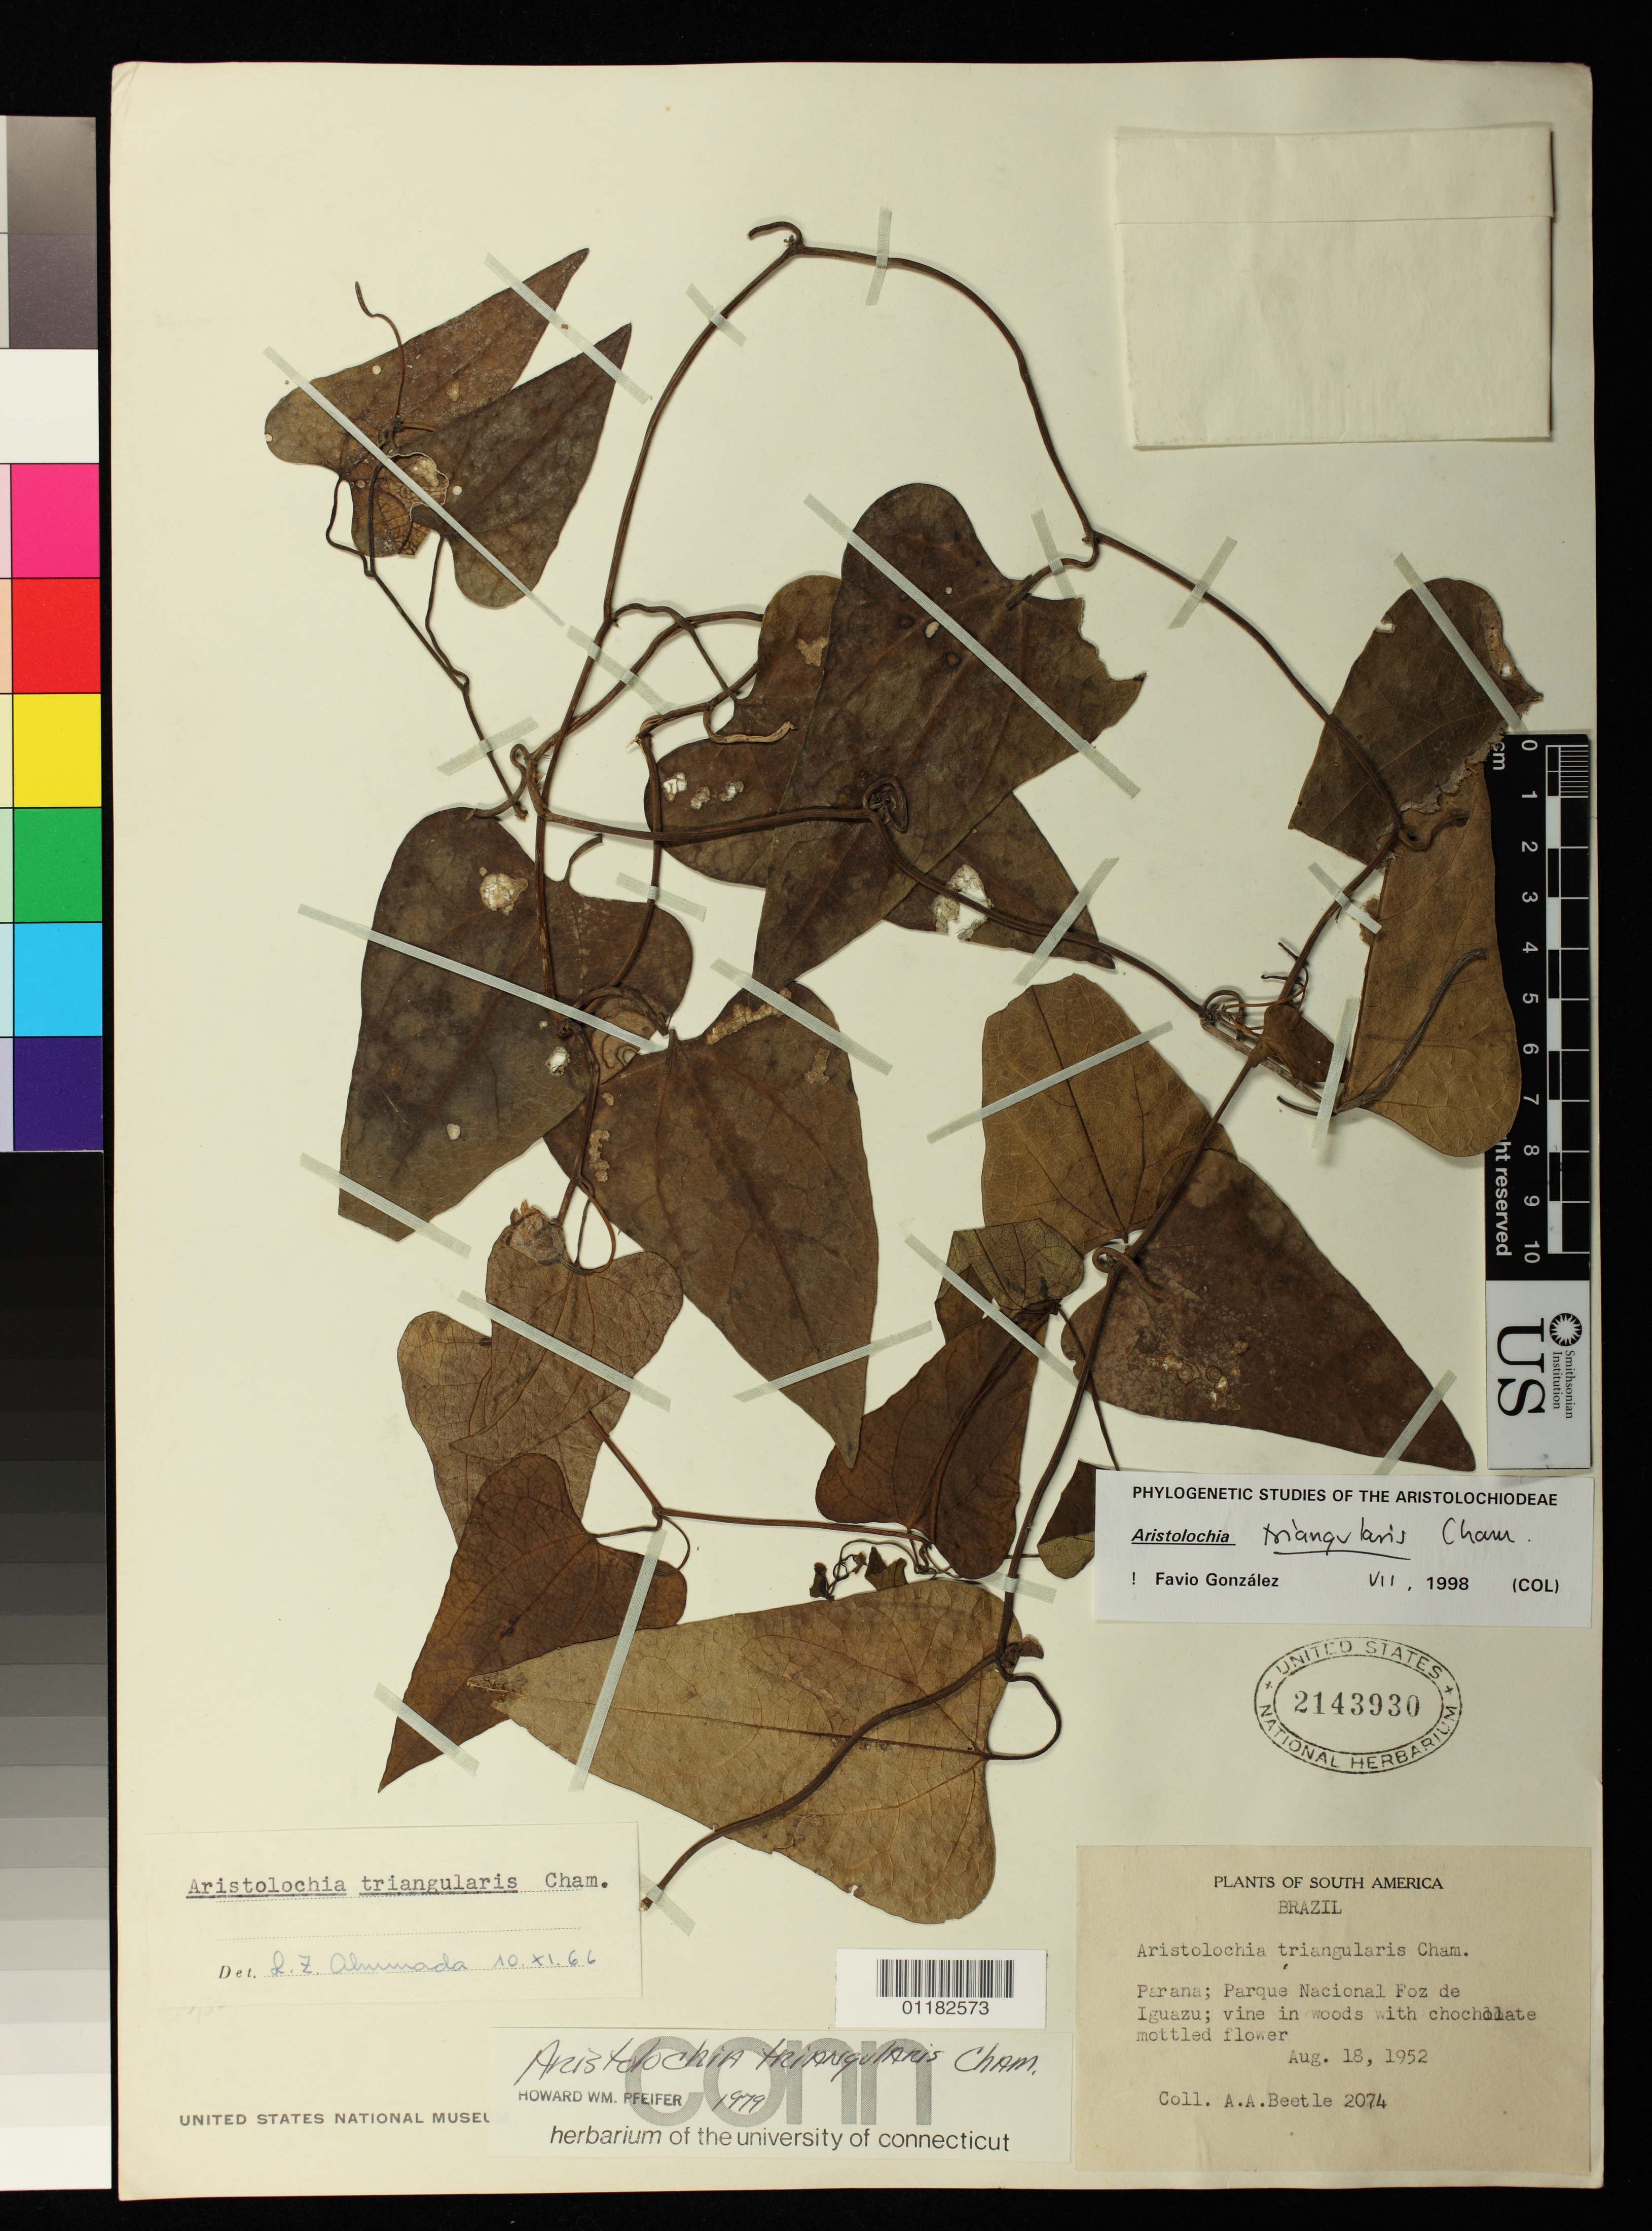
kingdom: Plantae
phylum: Tracheophyta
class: Magnoliopsida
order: Piperales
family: Aristolochiaceae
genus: Aristolochia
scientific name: Aristolochia triangularis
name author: Cham.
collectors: A. A. Beetle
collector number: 2074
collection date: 1952-08-16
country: Brazil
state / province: Paraná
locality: Parque Nacional Foz de Iguazu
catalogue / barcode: US 2143930